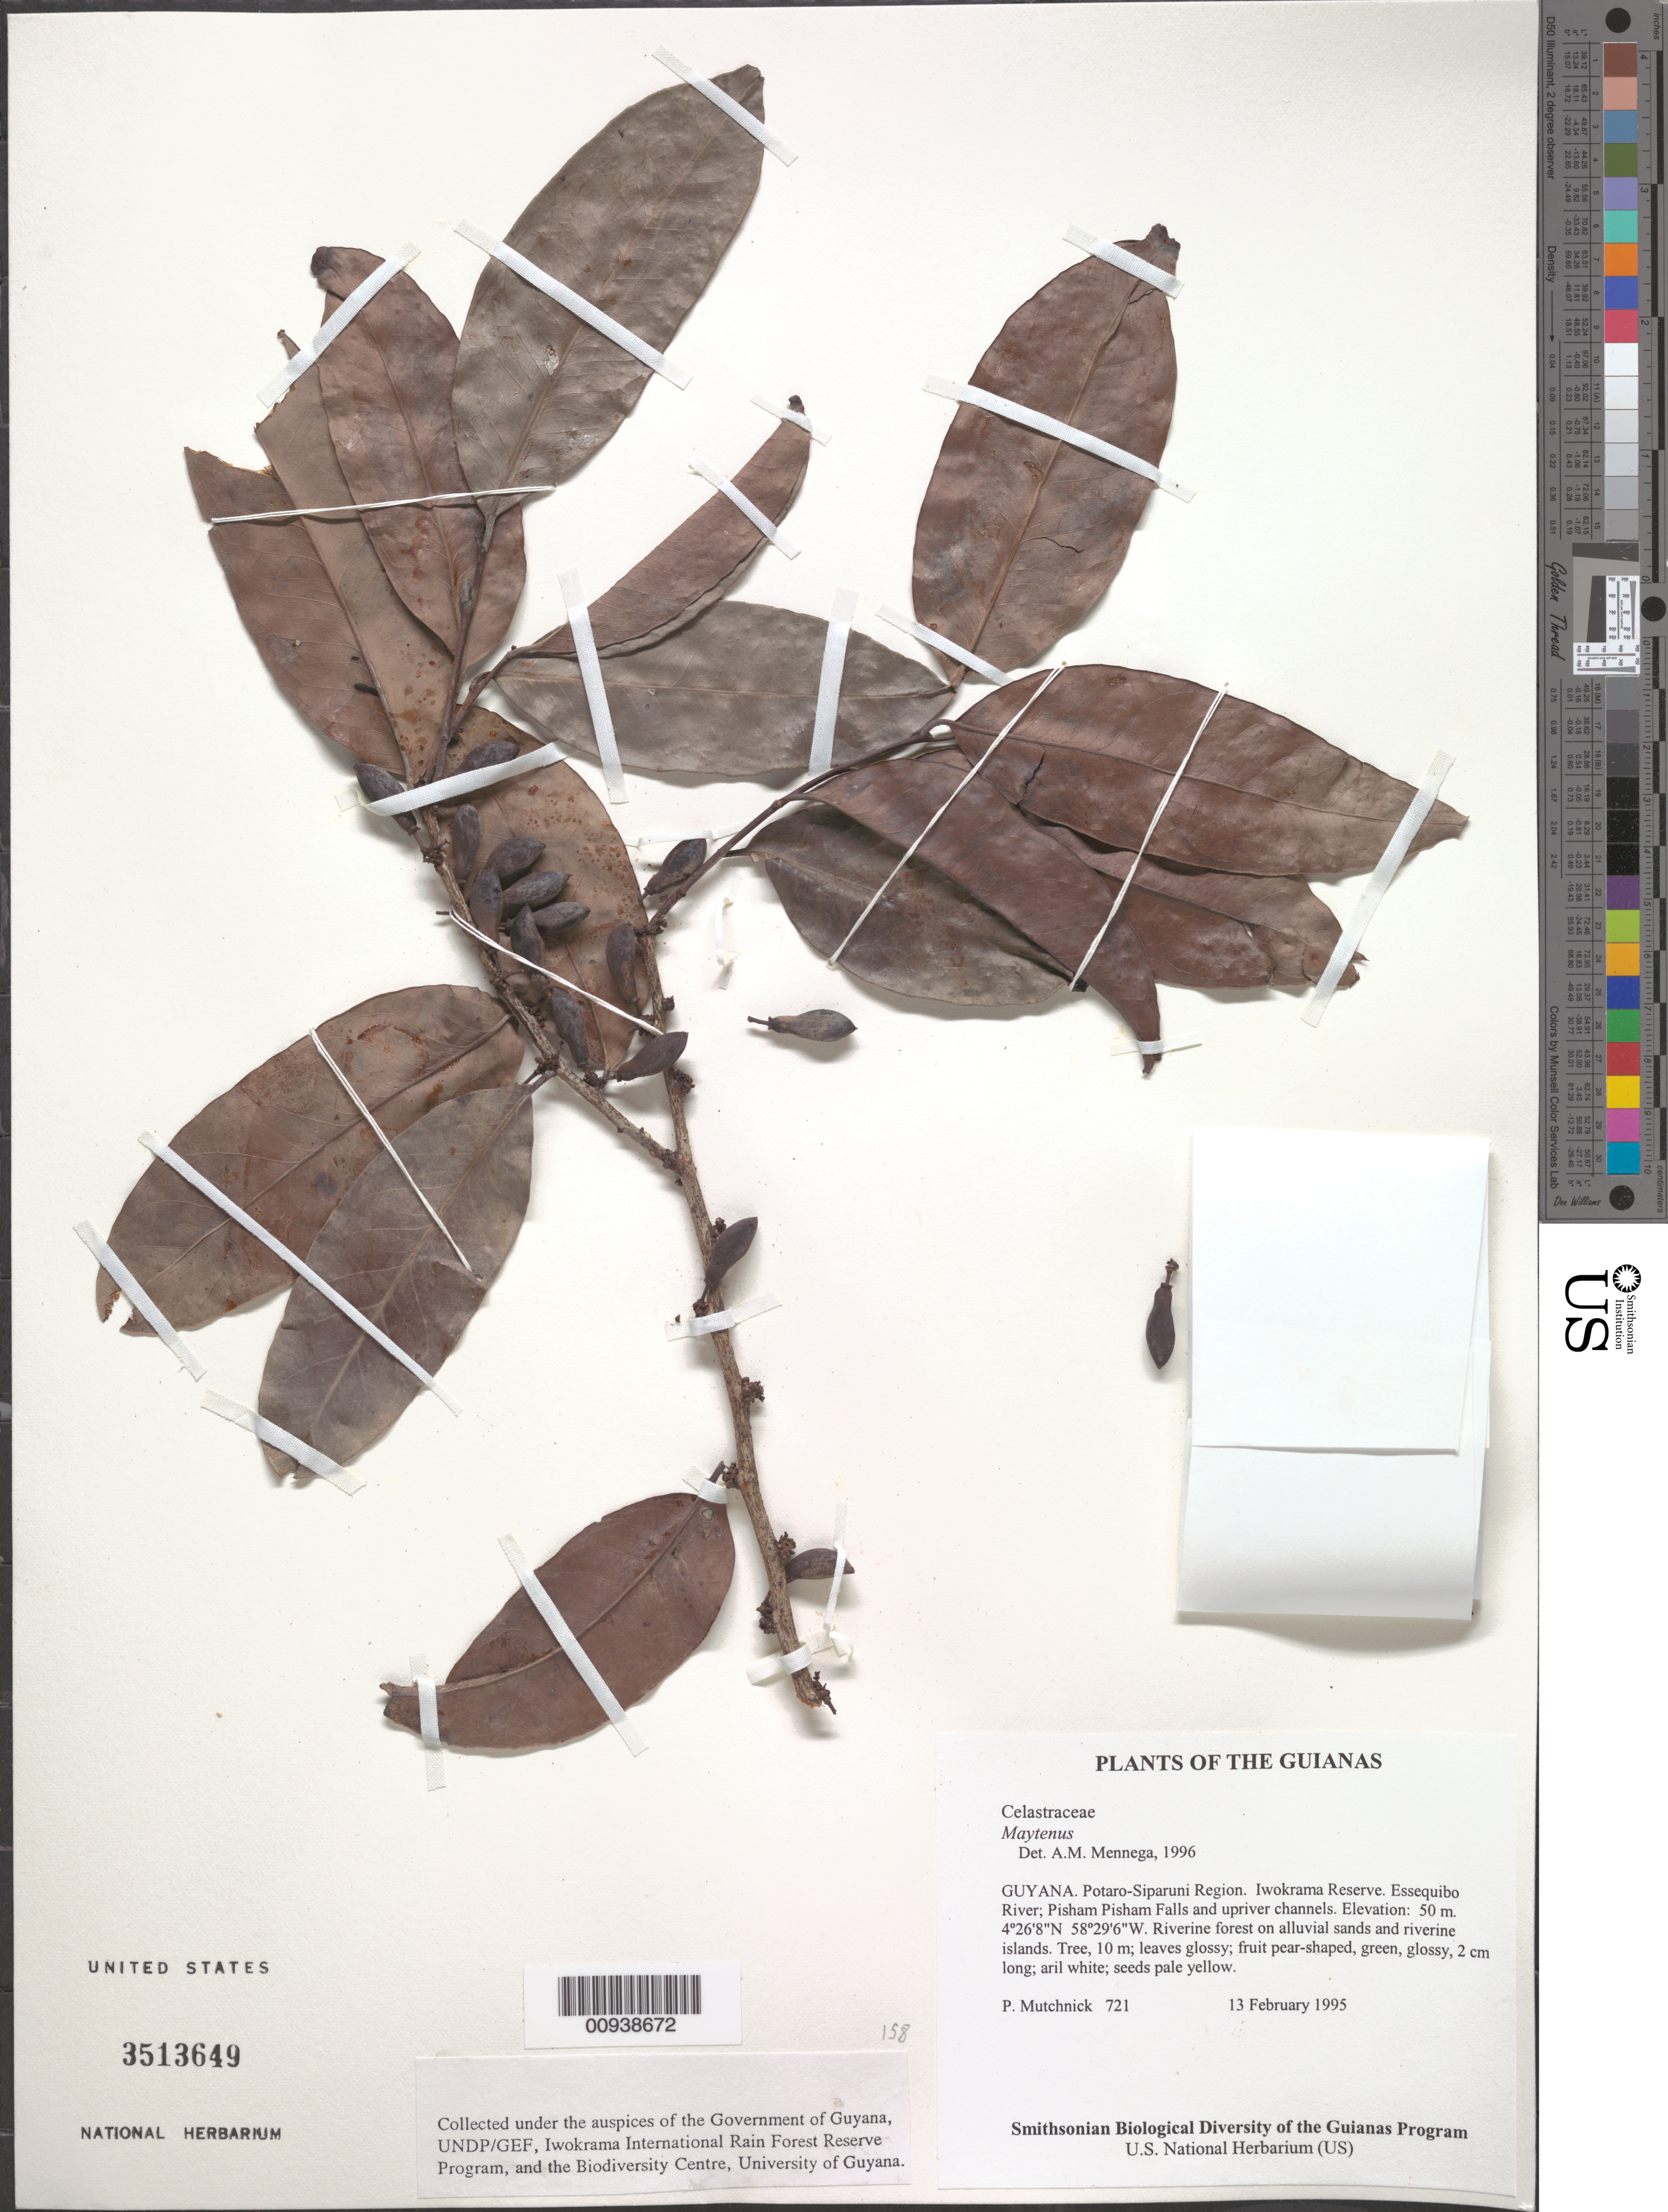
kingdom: Plantae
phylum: Tracheophyta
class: Magnoliopsida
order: Celastrales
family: Celastraceae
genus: Maytenus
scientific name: Maytenus sp.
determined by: Mennega, A. M. W.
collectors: P. Mutchnick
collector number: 721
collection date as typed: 13 February 1995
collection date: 1995-02-13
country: Guyana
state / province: Potaro-Siparuni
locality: Iwokrama Reserve. Essequibo River; Pisham Pisham Falls and upriver channels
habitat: Riverine forest on alluvial sands and riverine islands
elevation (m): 50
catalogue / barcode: US 3513649